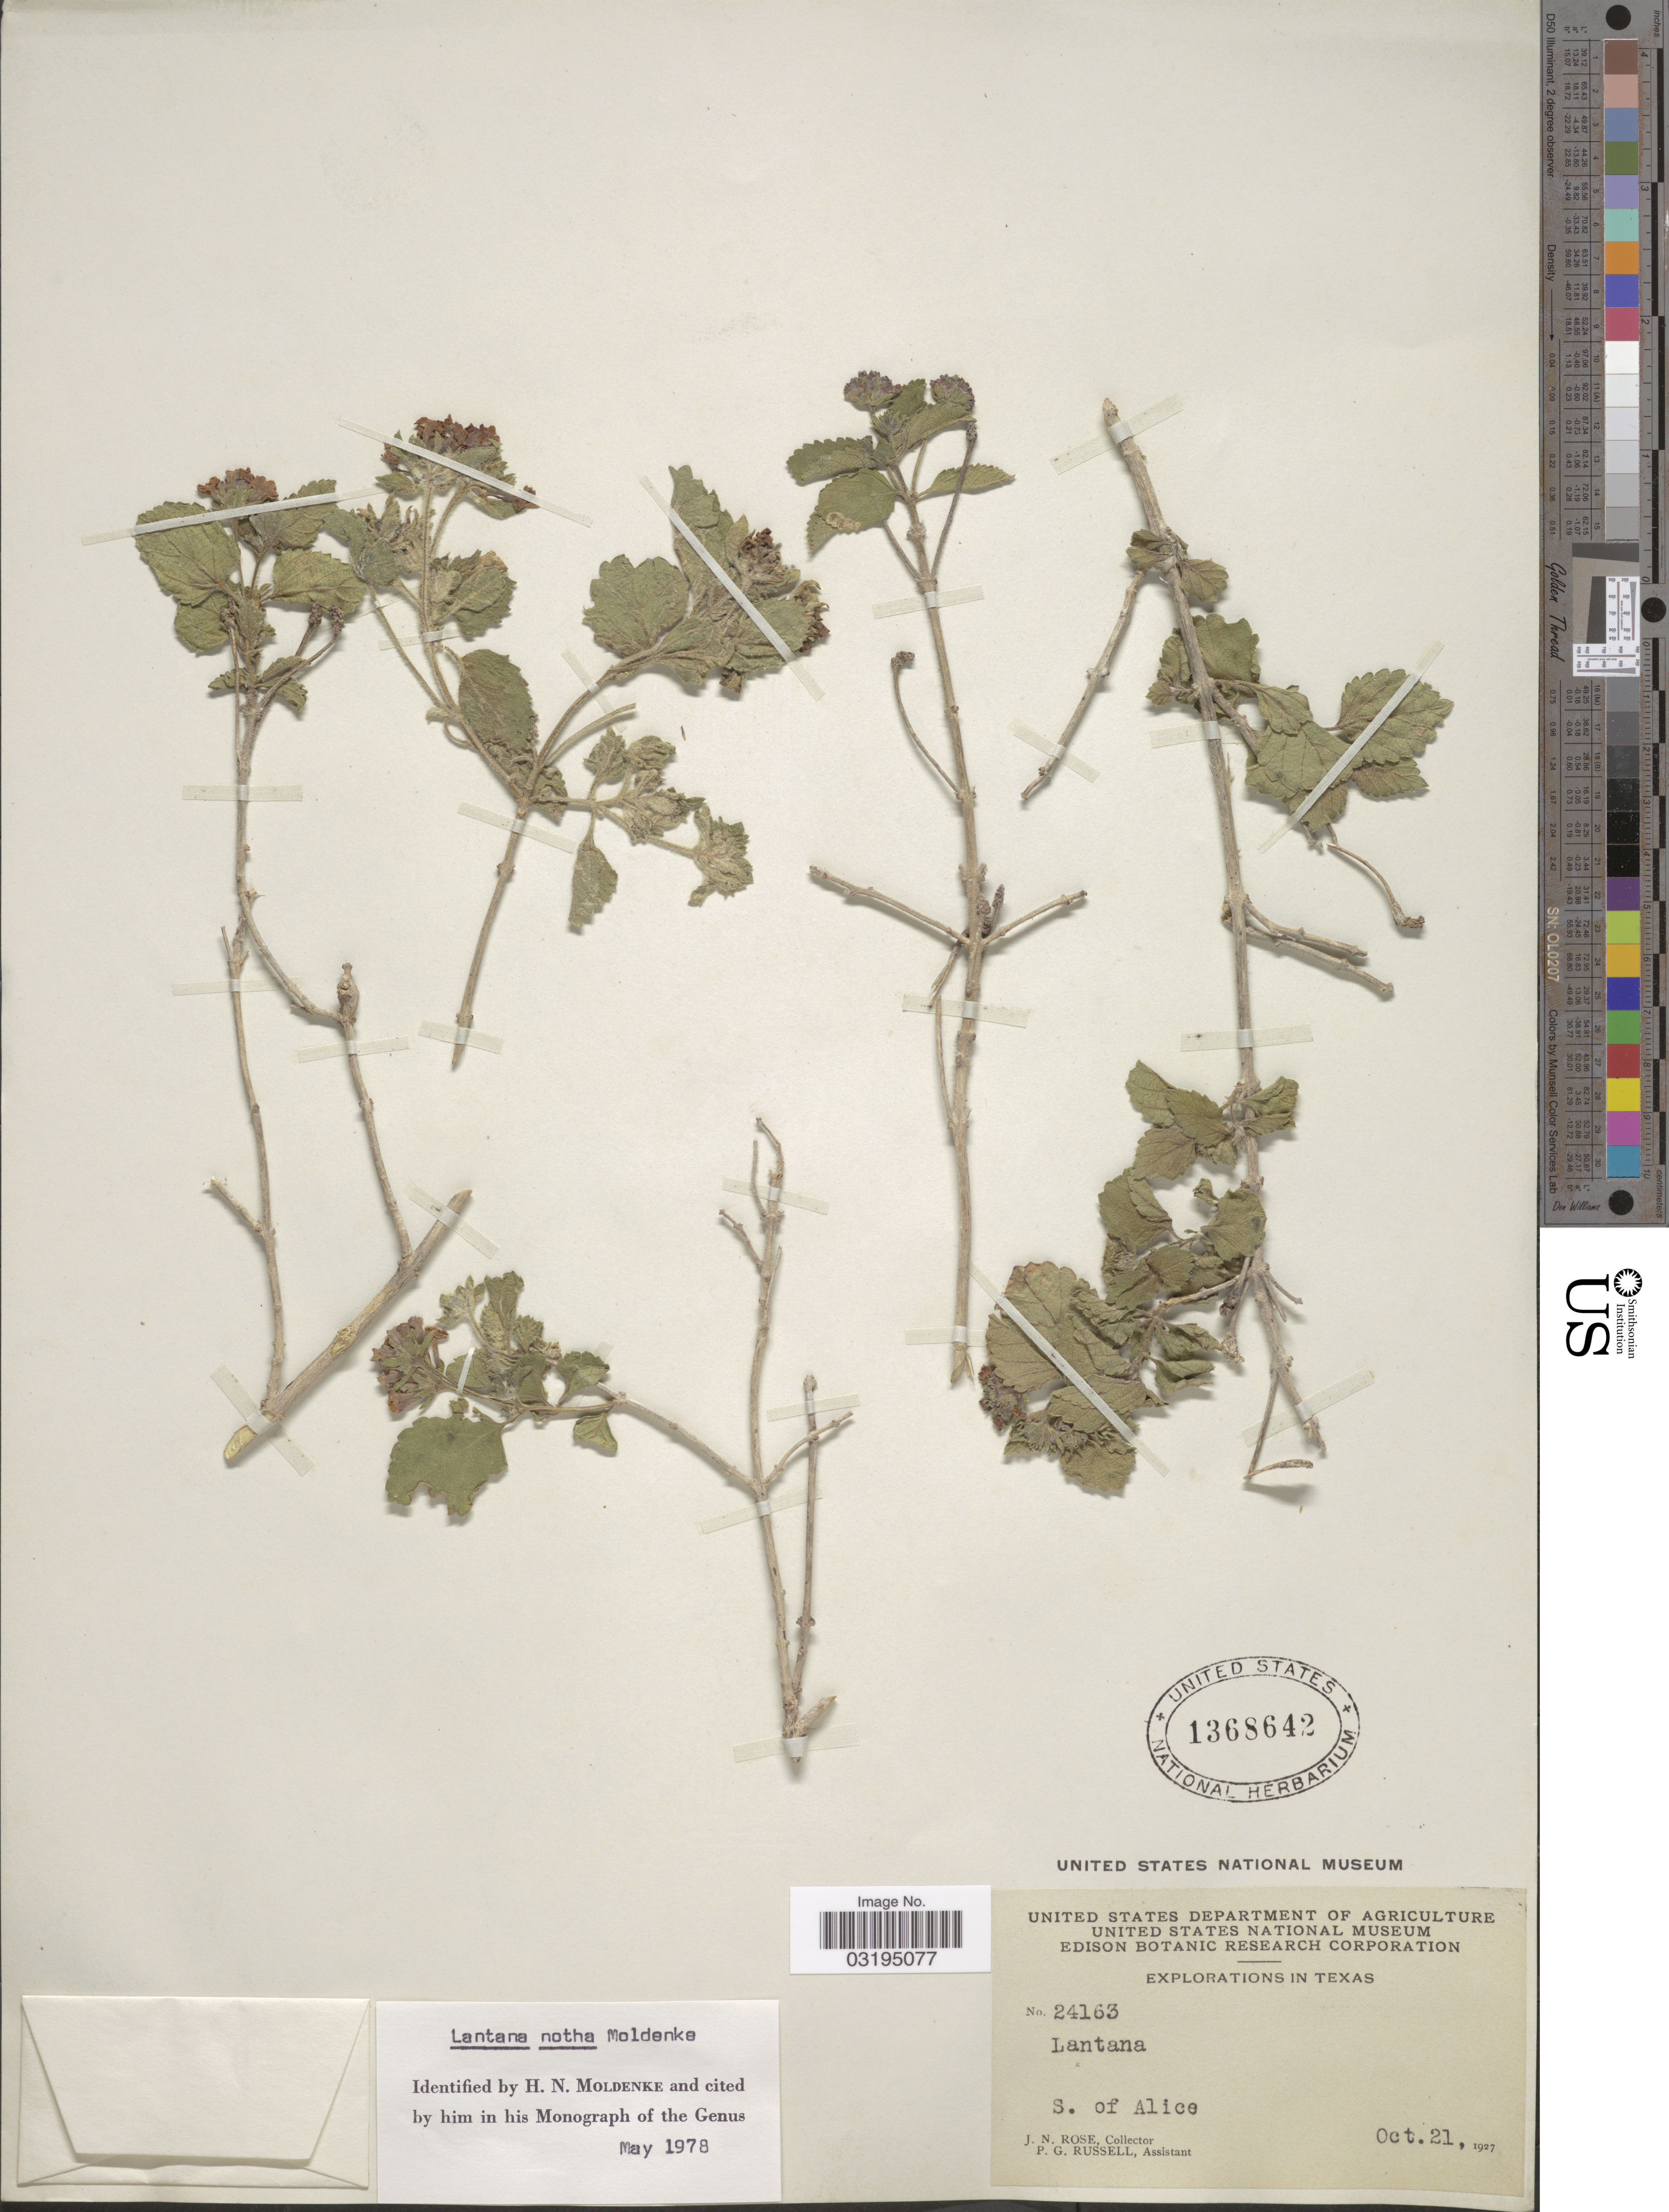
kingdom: Plantae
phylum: Tracheophyta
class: Magnoliopsida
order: Lamiales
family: Verbenaceae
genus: Lantana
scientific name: Lantana notha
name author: Moldenke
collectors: J. N. Rose & P. G. Russell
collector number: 24163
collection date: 1927-10-21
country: United States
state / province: Texas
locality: S. of Alice.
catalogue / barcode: US 1368642